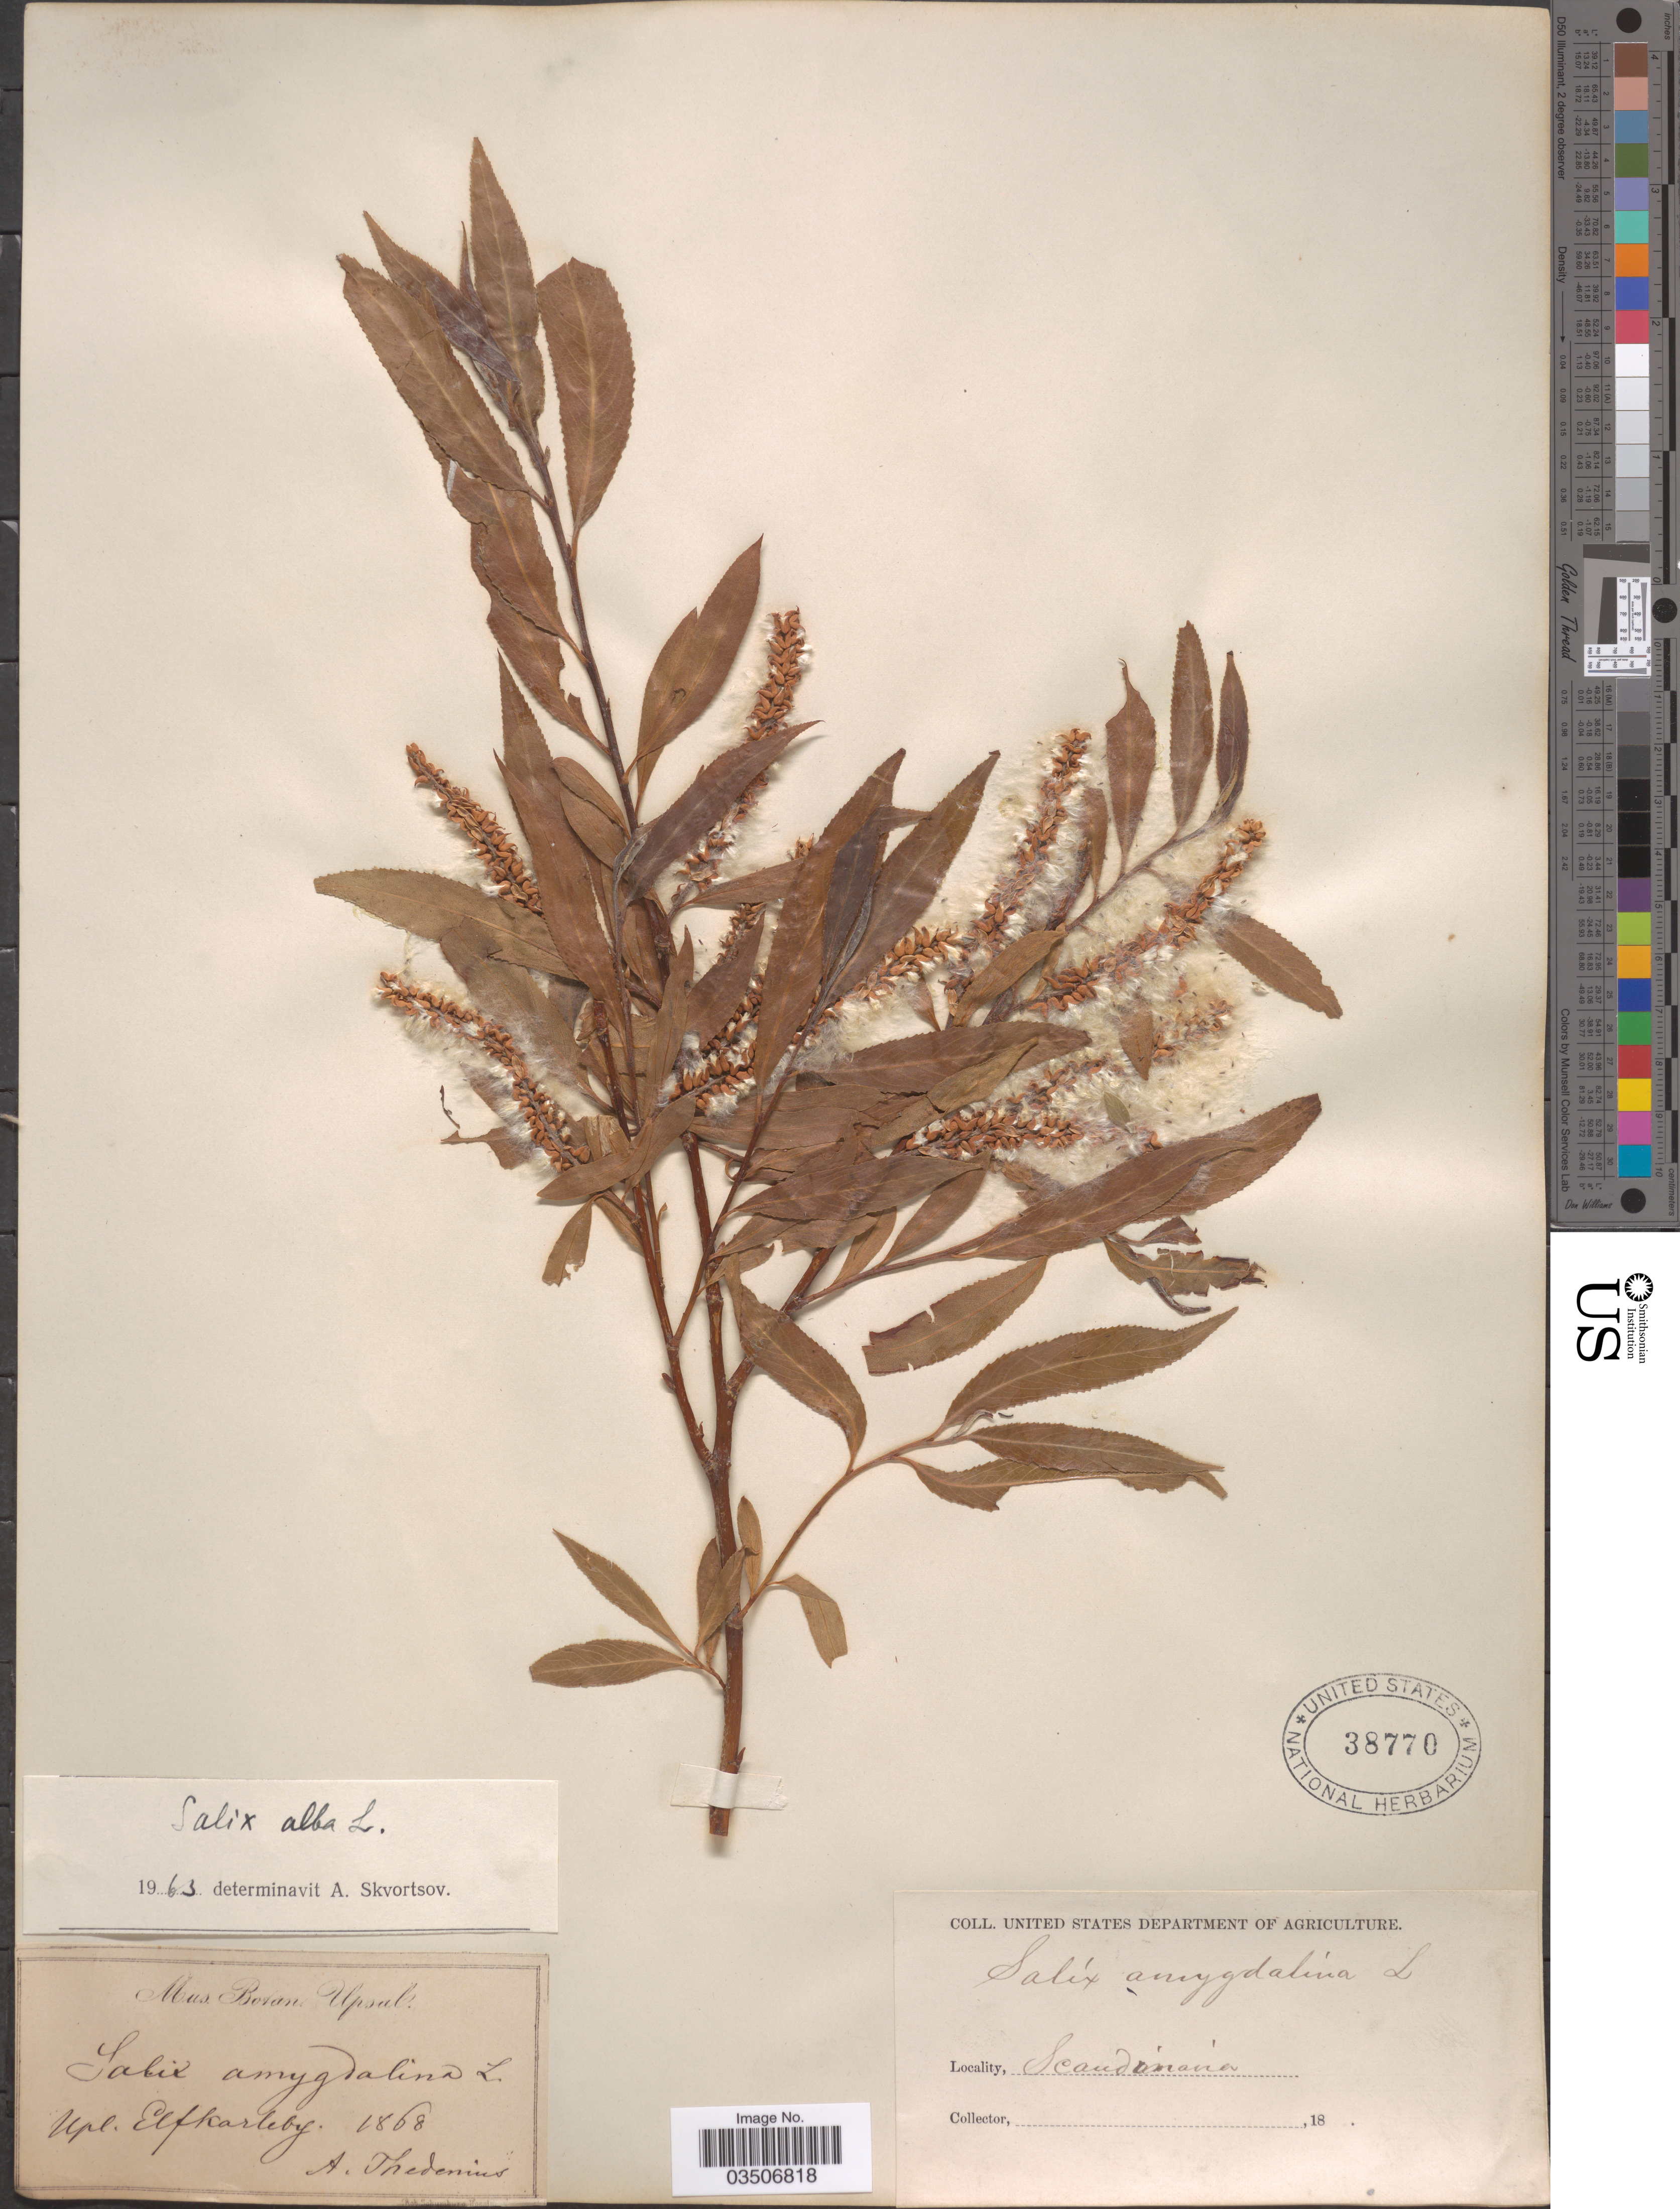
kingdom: Plantae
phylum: Tracheophyta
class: Magnoliopsida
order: Malpighiales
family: Salicaceae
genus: Salix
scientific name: Salix alba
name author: L.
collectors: A. Thedenius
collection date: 1868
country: Sweden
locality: Upl. Elfkarleby. Scandinavia.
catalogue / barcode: US 38770